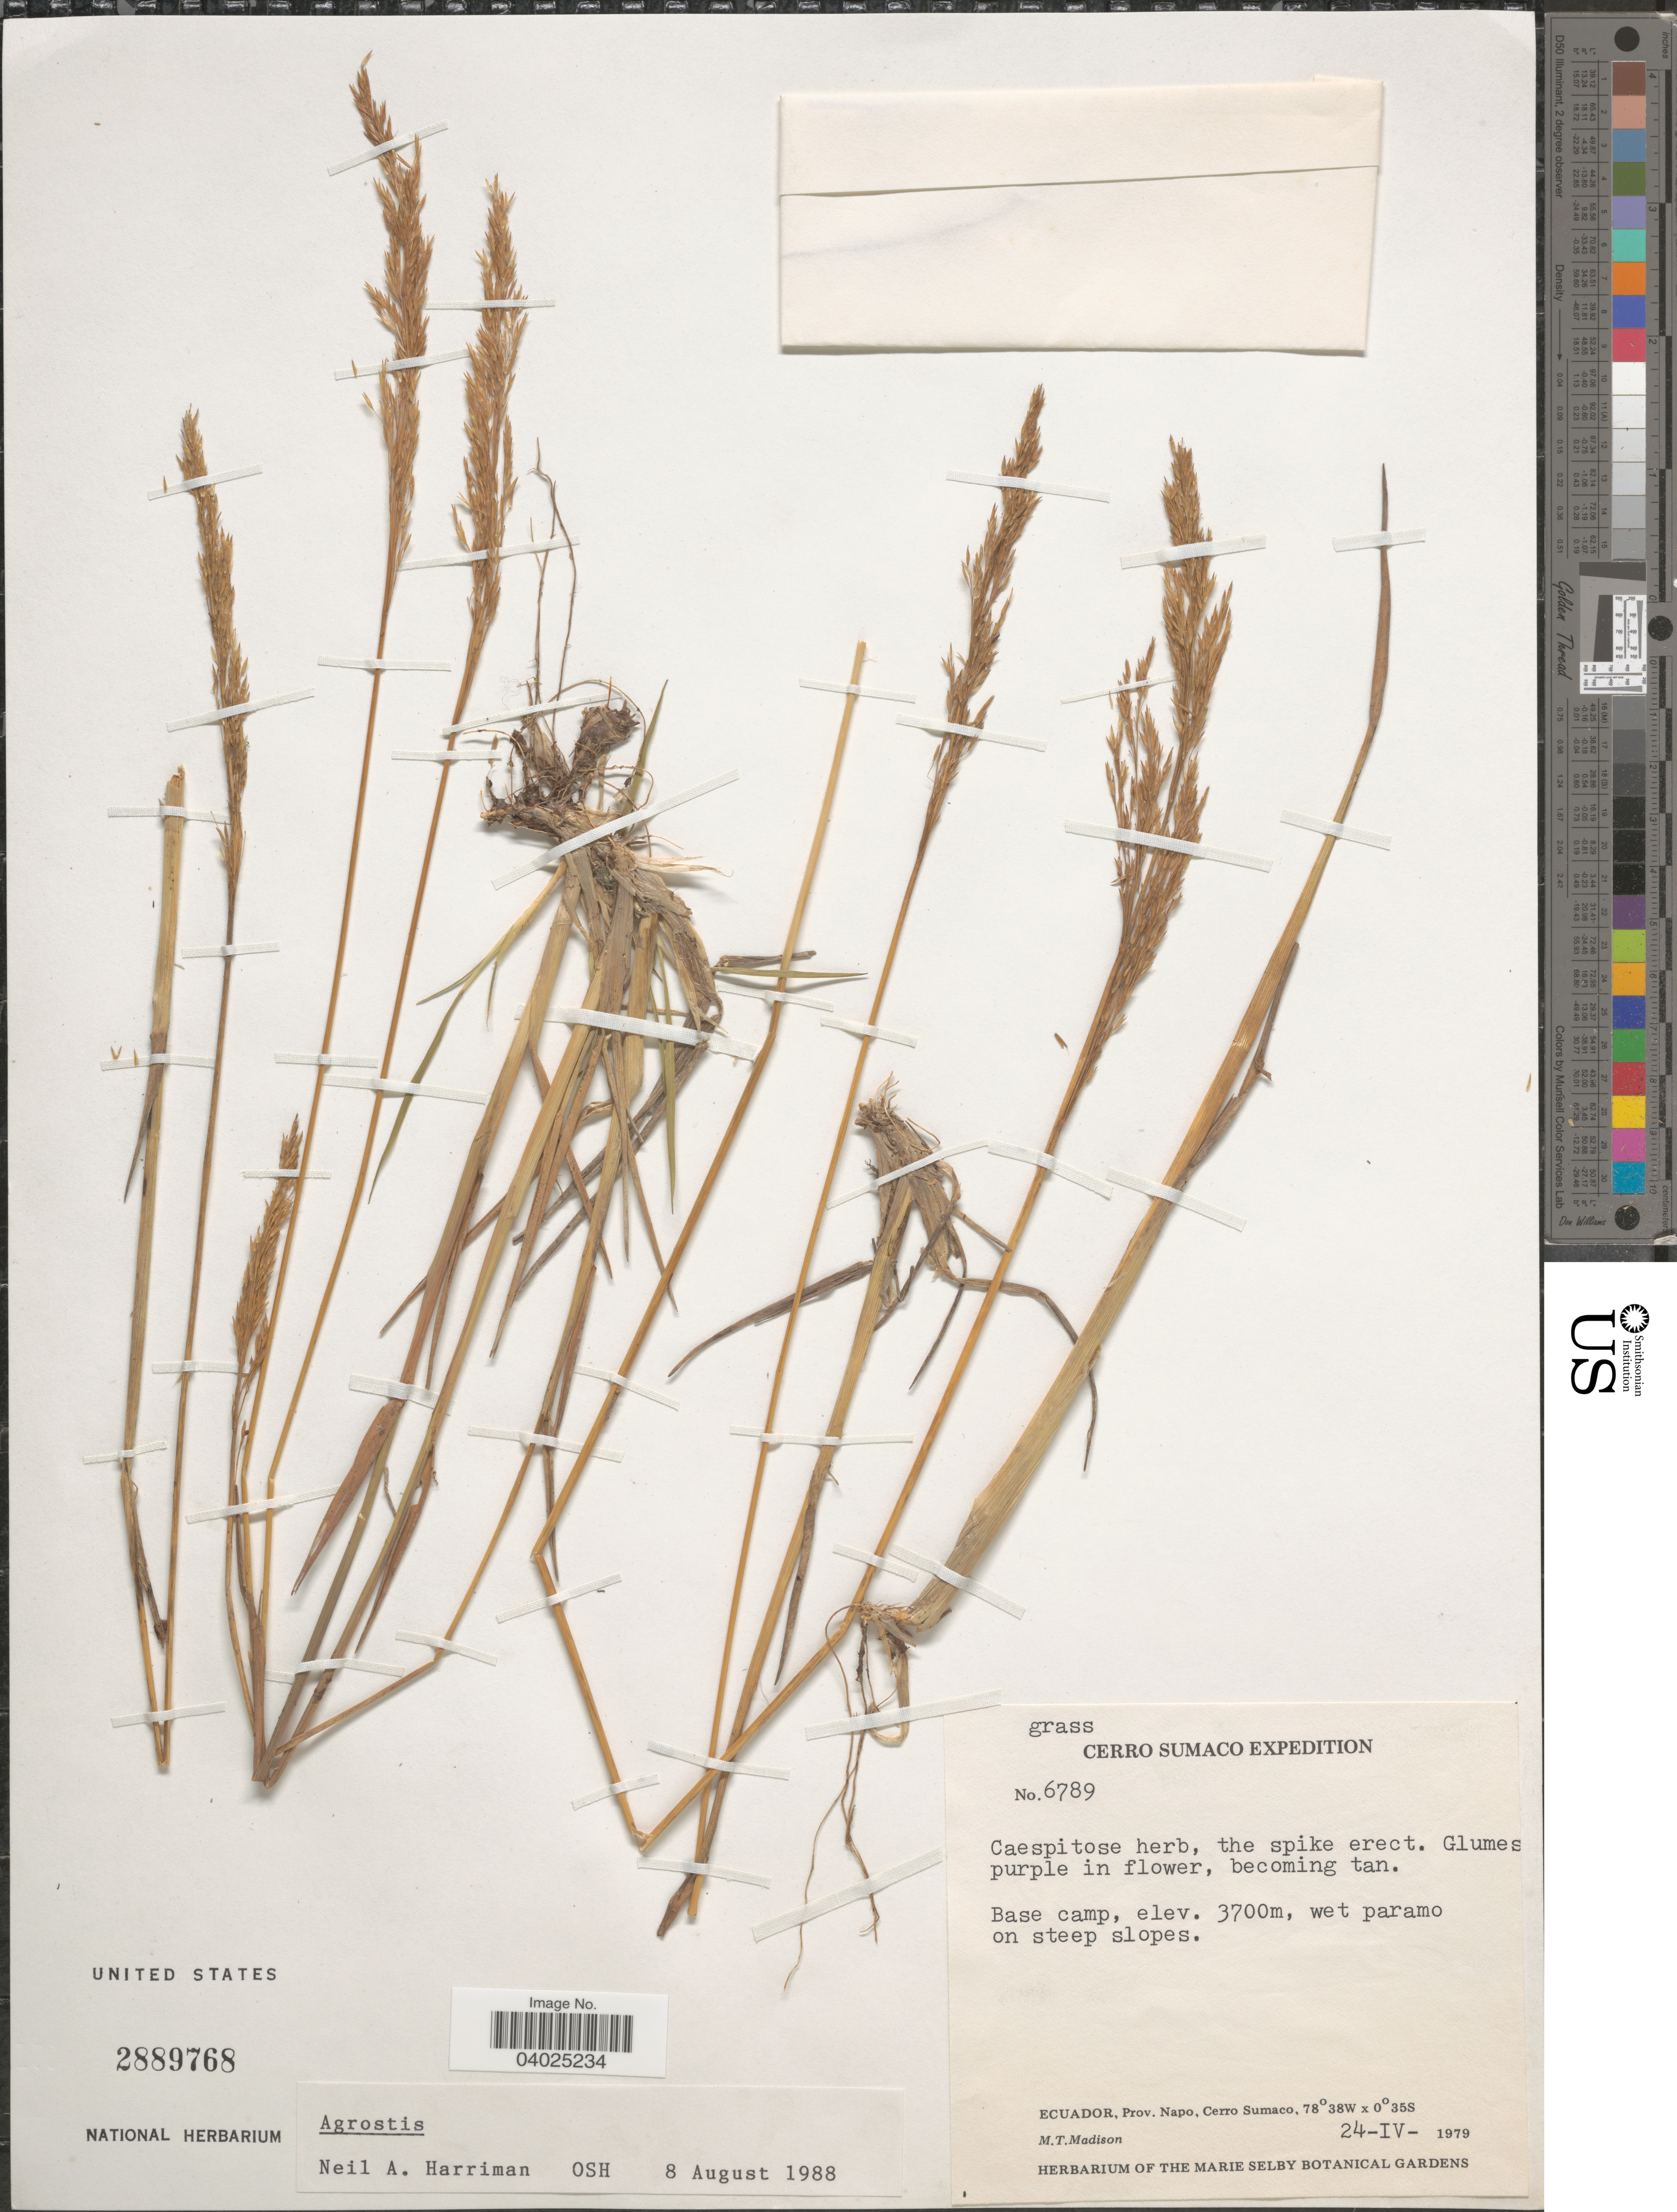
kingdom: Plantae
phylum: Tracheophyta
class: Liliopsida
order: Poales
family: Poaceae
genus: Agrostis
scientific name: Agrostis sp.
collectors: M. T. Madison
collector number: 6789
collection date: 1979-04-24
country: Ecuador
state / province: Napo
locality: Base camp. Cerro Sumaco.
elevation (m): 3700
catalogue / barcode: US 2889768